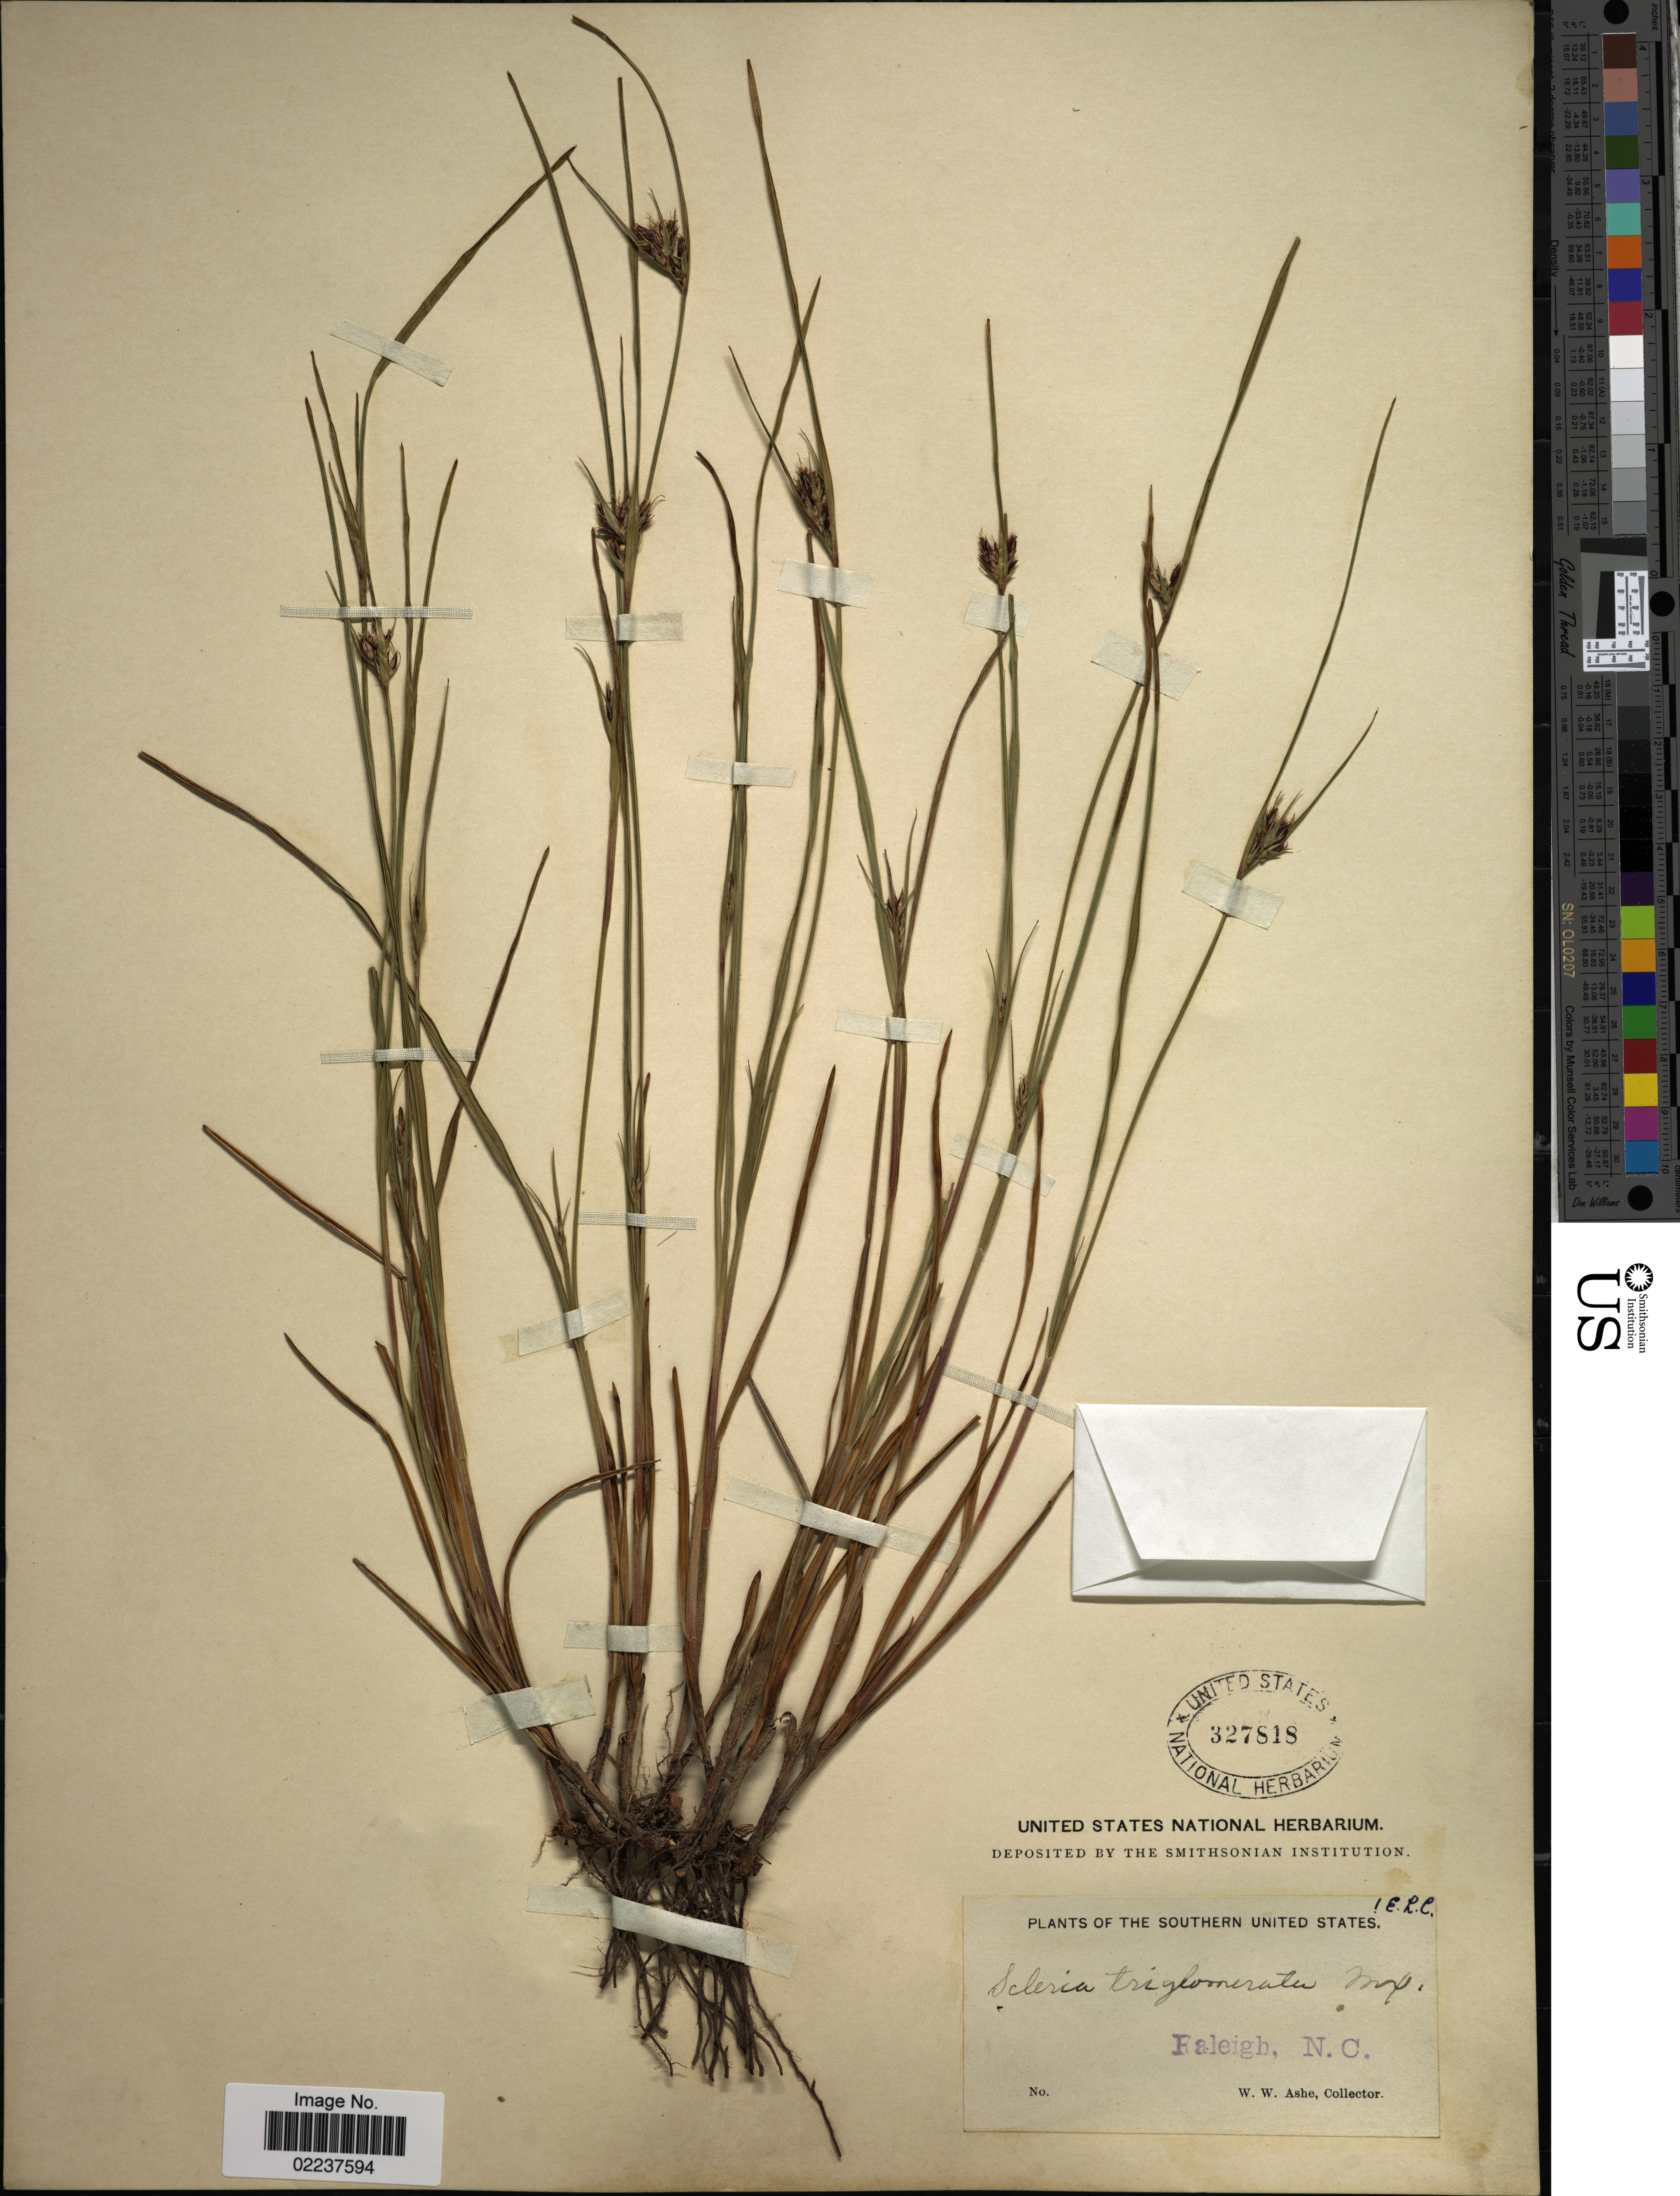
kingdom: Plantae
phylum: Tracheophyta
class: Liliopsida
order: Poales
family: Cyperaceae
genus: Scleria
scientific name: Scleria triglomerata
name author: Michx.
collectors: W. W. Ashe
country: United States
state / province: North Carolina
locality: Faleigh, N.C.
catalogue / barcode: US 327818